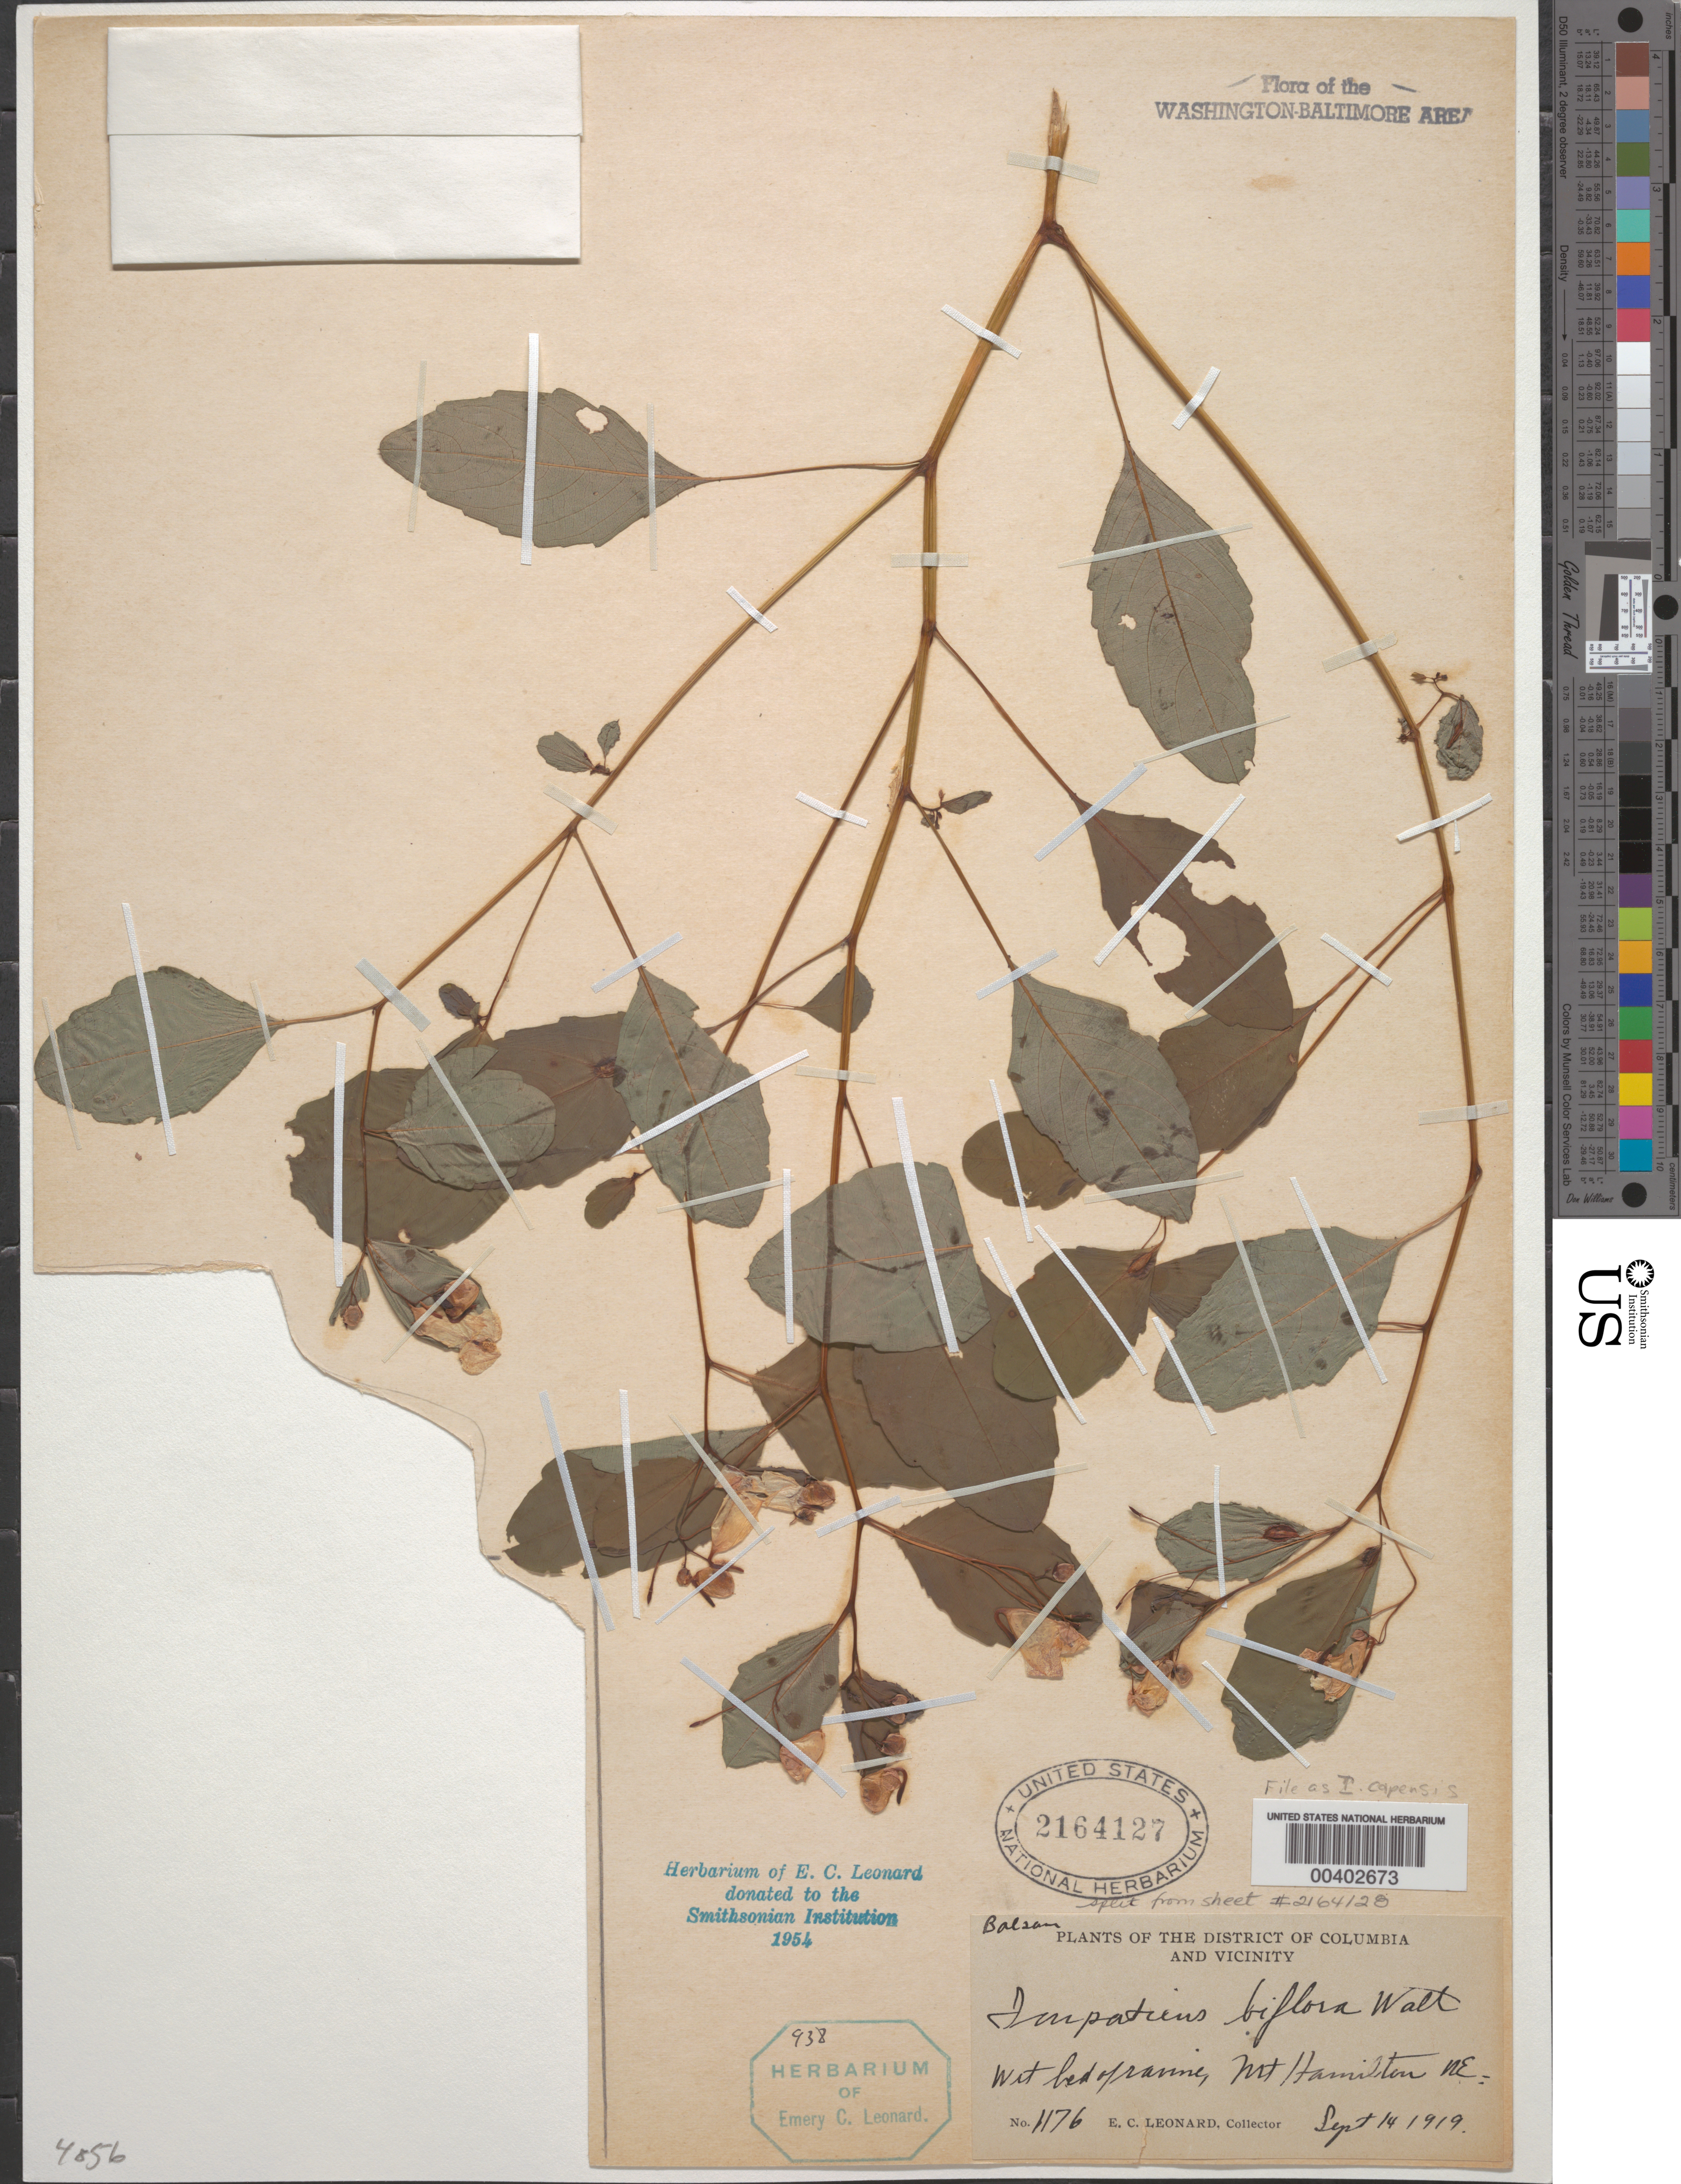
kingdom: Plantae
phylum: Tracheophyta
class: Magnoliopsida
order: Ericales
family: Balsaminaceae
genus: Impatiens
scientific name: Impatiens capensis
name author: Meerb.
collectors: E. C. Leonard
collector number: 1176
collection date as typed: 14 Sep 1919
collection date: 1919-09-14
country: United States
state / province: District of Columbia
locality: Mount Hamilton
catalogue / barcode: US 2164127